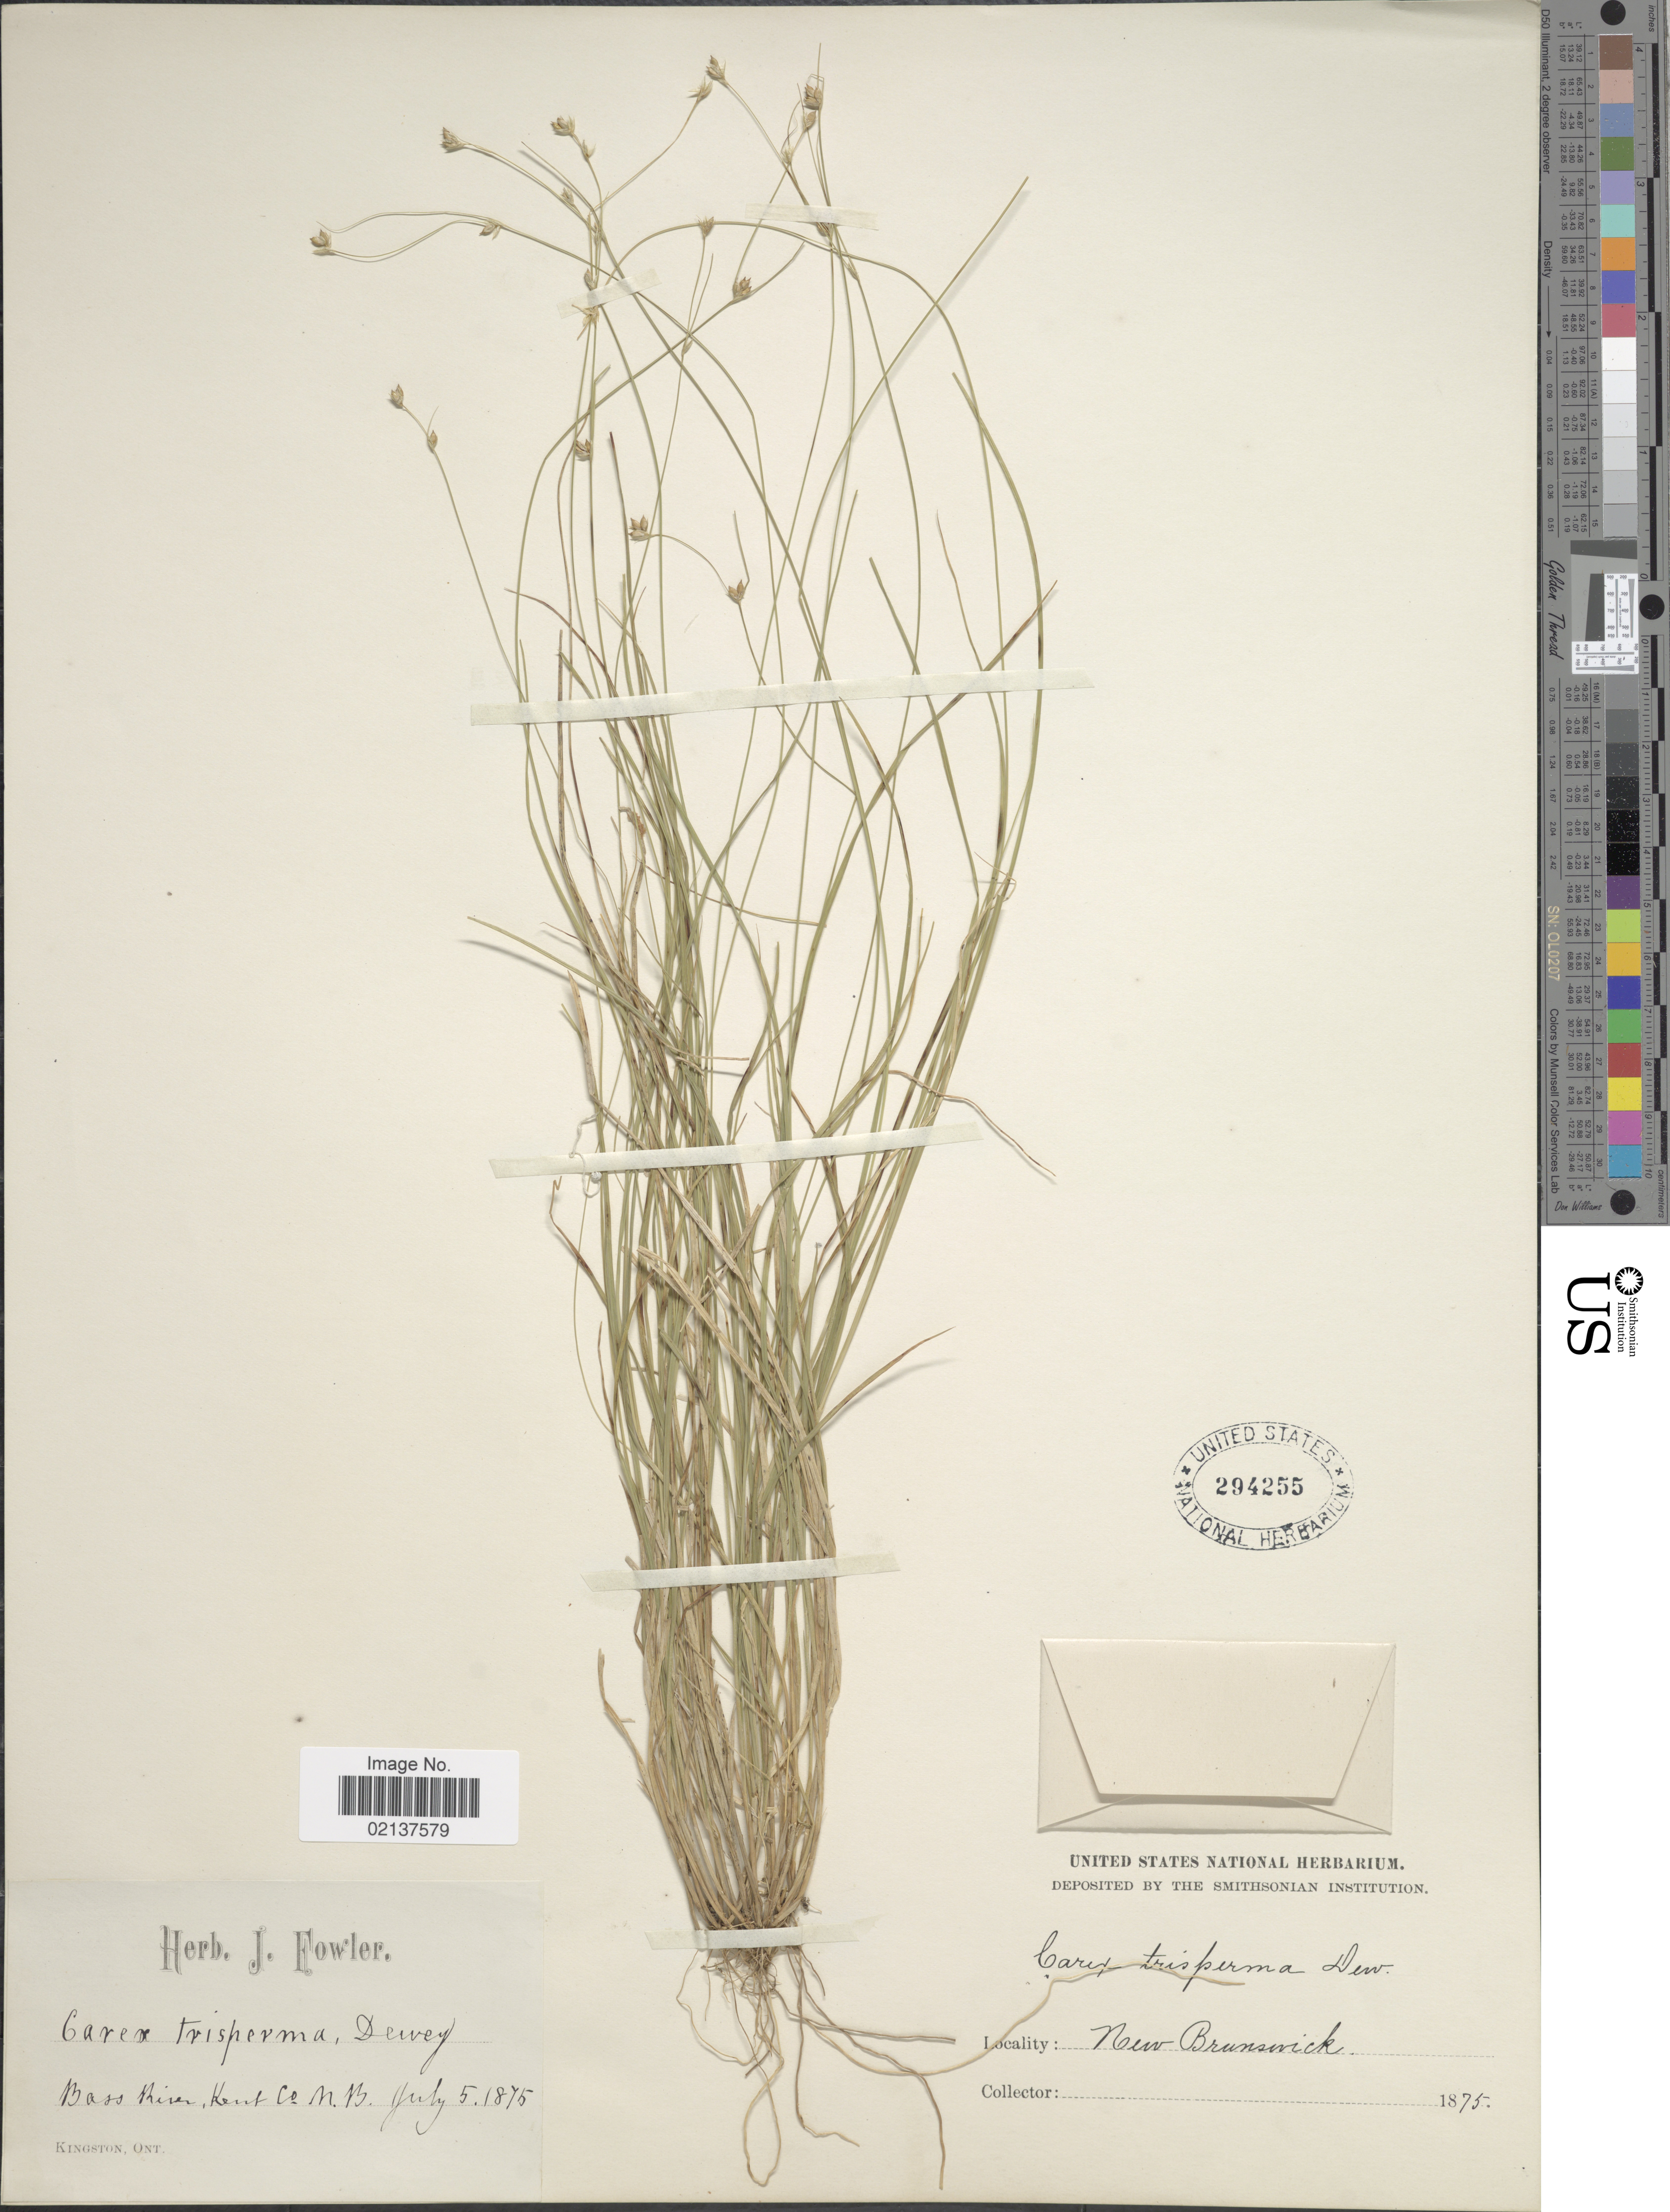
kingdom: Plantae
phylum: Tracheophyta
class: Liliopsida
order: Poales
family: Cyperaceae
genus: Carex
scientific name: Carex trisperma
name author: Dewey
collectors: J. P. Fowler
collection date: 1875-07-05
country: Canada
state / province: New Brunswick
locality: Bass River, Kent Co, N.B.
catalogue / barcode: US 294255